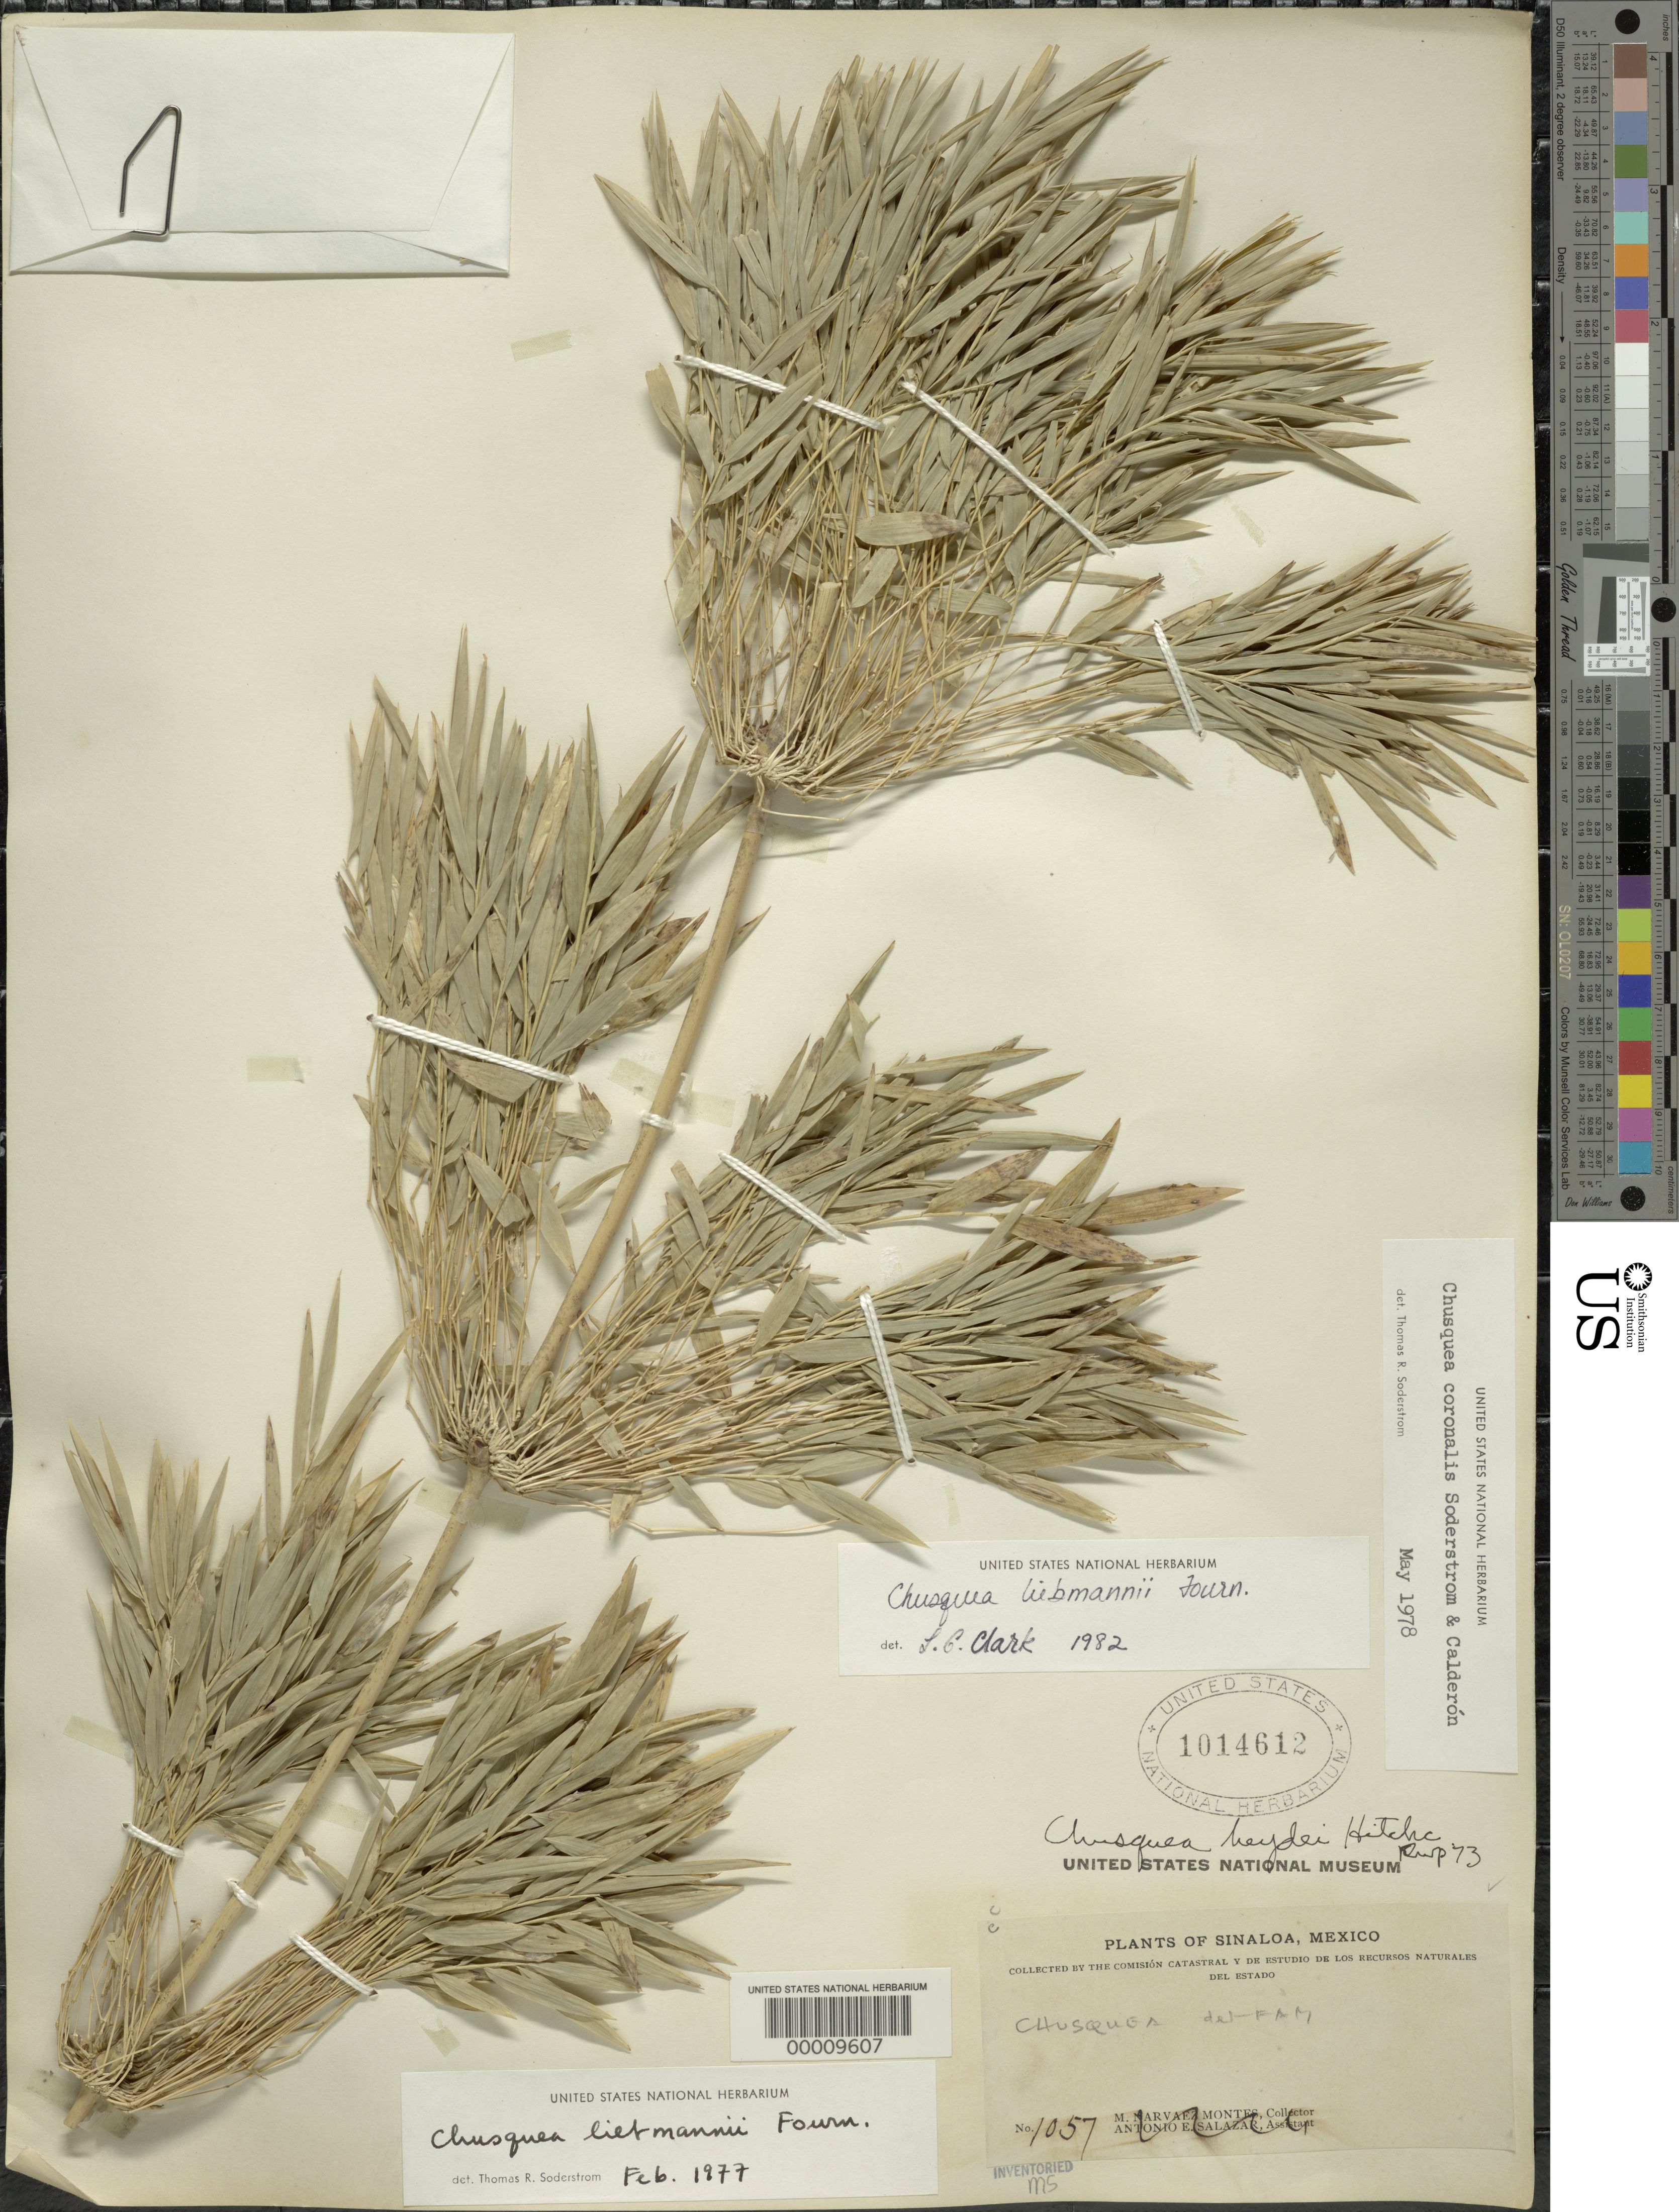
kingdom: Plantae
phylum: Tracheophyta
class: Liliopsida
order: Poales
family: Poaceae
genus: Chusquea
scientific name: Chusquea liebmannii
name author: E. Fourn.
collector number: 1057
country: Mexico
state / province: Sinaloa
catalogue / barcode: US 1014612